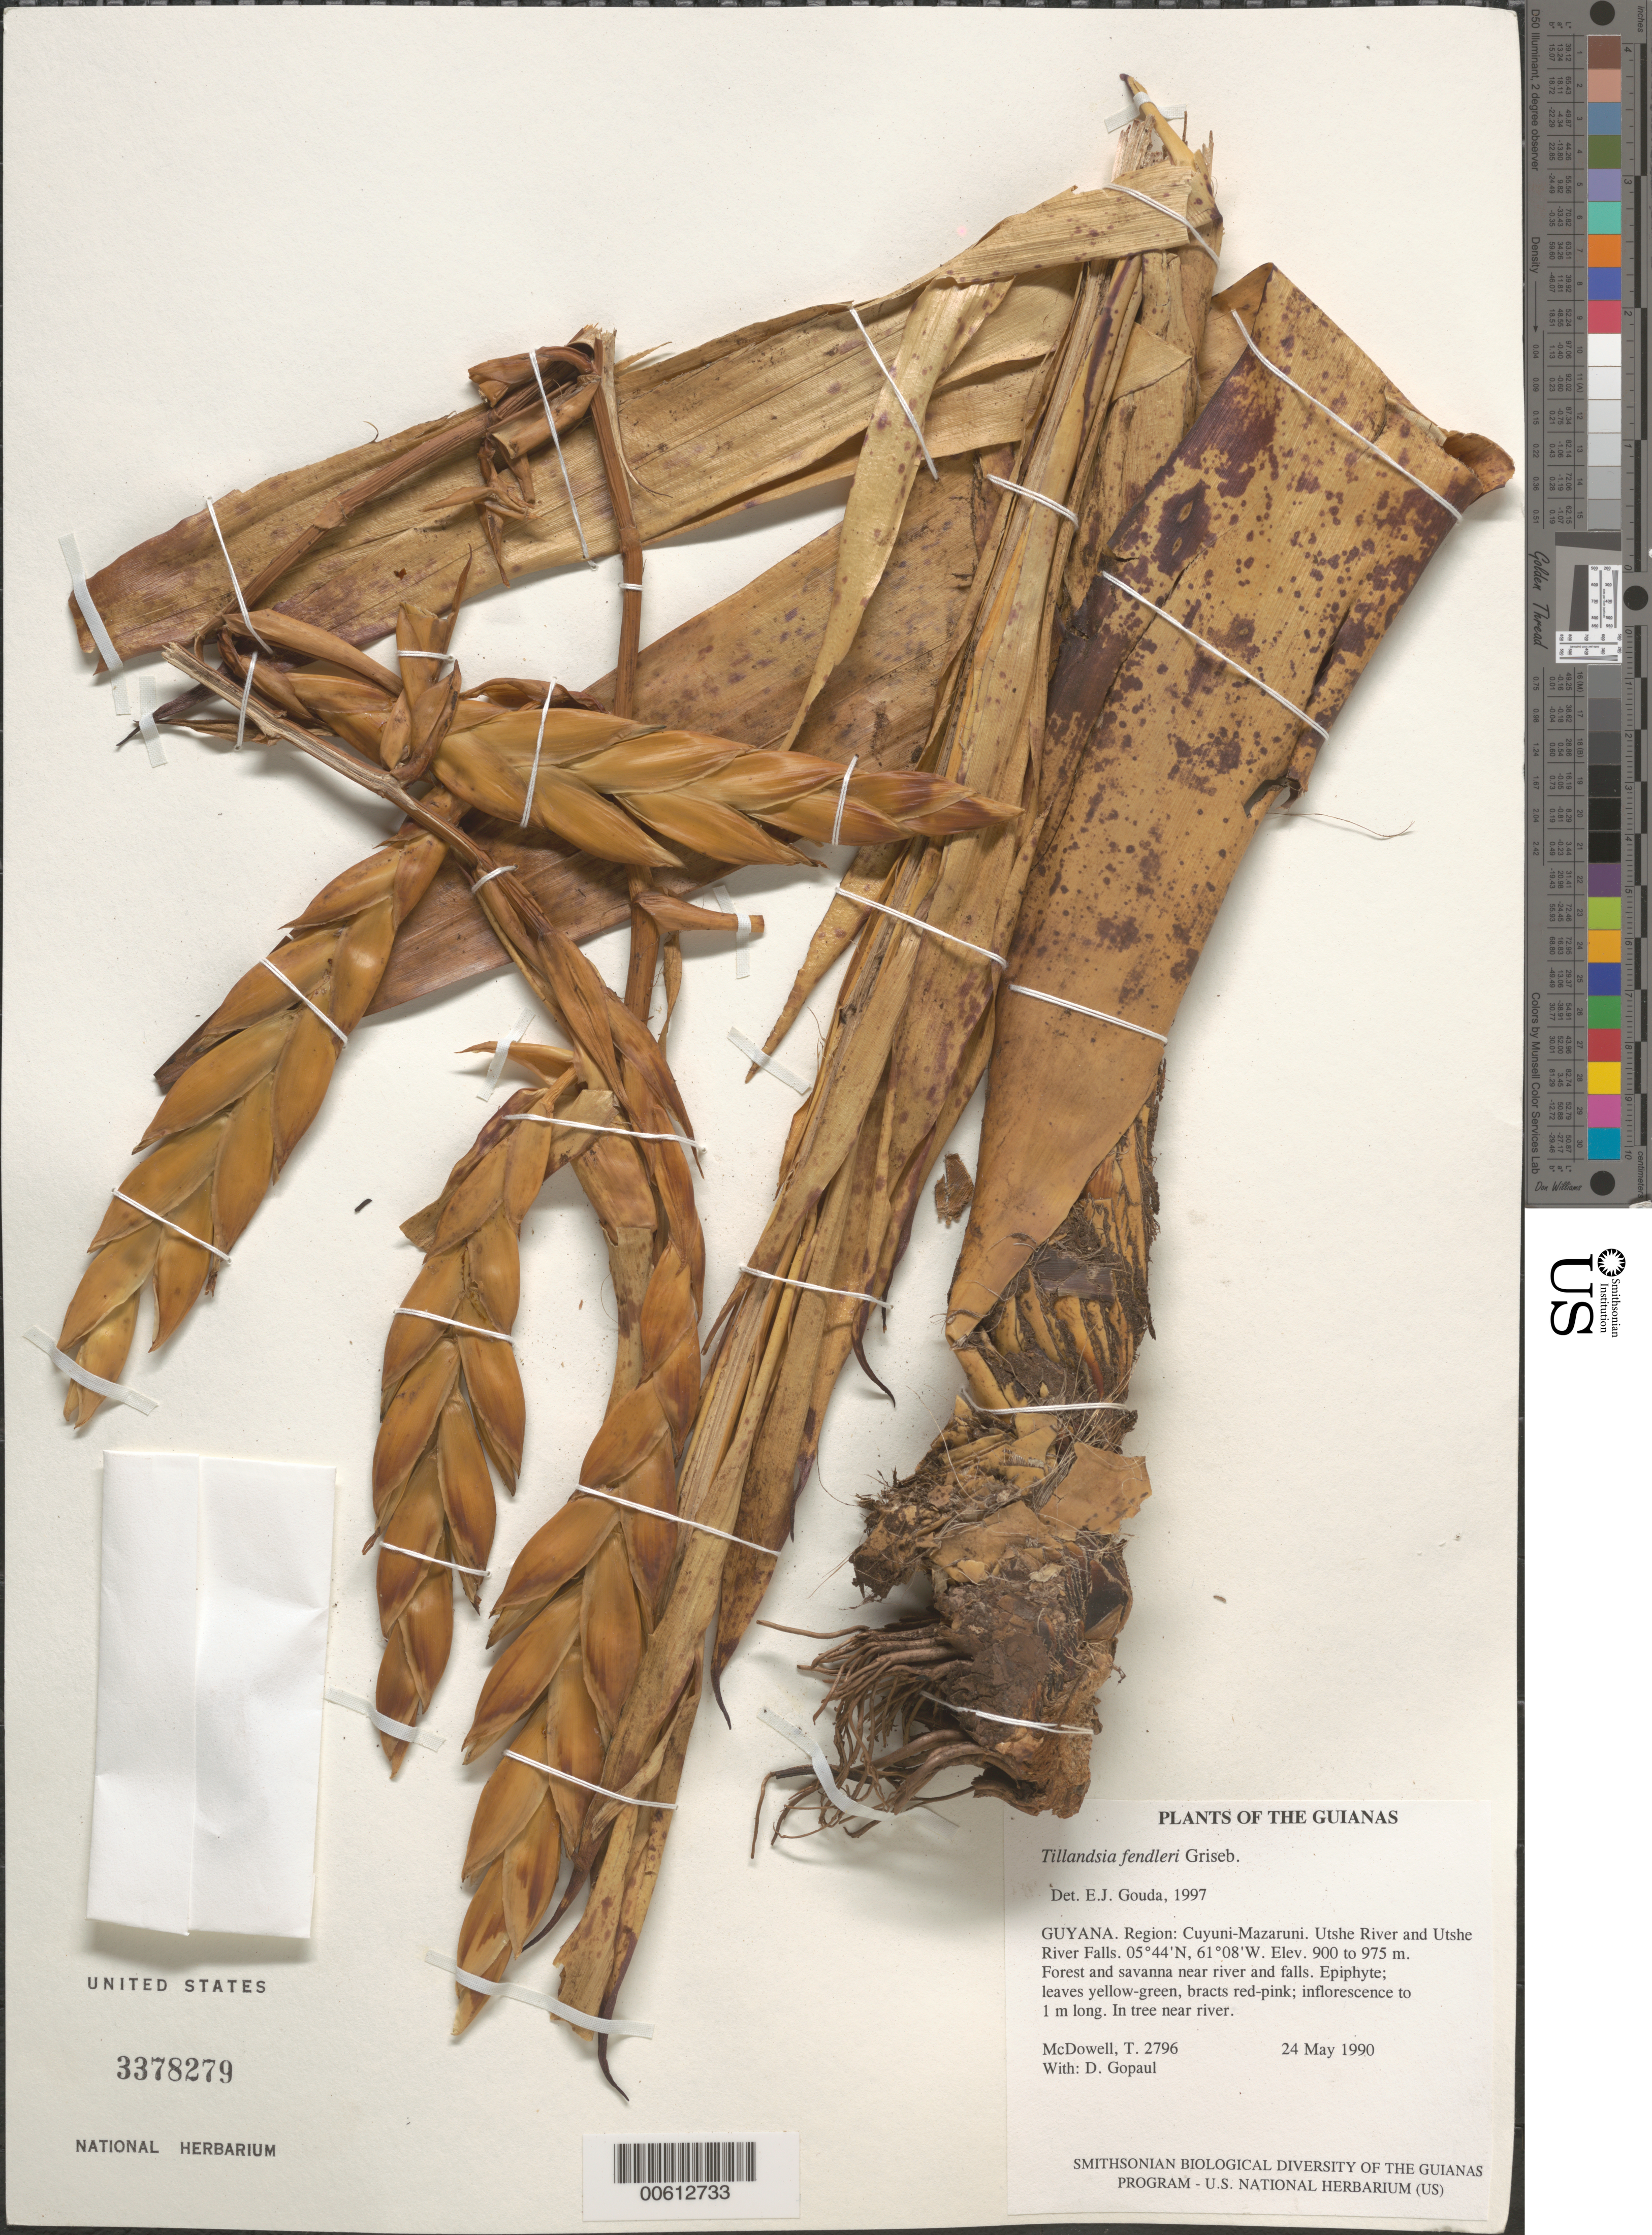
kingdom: Plantae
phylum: Tracheophyta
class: Liliopsida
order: Poales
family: Bromeliaceae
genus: Tillandsia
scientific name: Tillandsia fendleri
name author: Griseb.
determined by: Gouda, E. J.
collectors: T. McDowell & D. Gopaul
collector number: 2796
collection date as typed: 24 May 1990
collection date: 1990-05-24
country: Guyana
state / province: Cuyuni-Mazaruni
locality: Utshi Camp to Utshi River Falls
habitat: Forest and savanna near river and falls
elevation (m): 900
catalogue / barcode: US 3378279